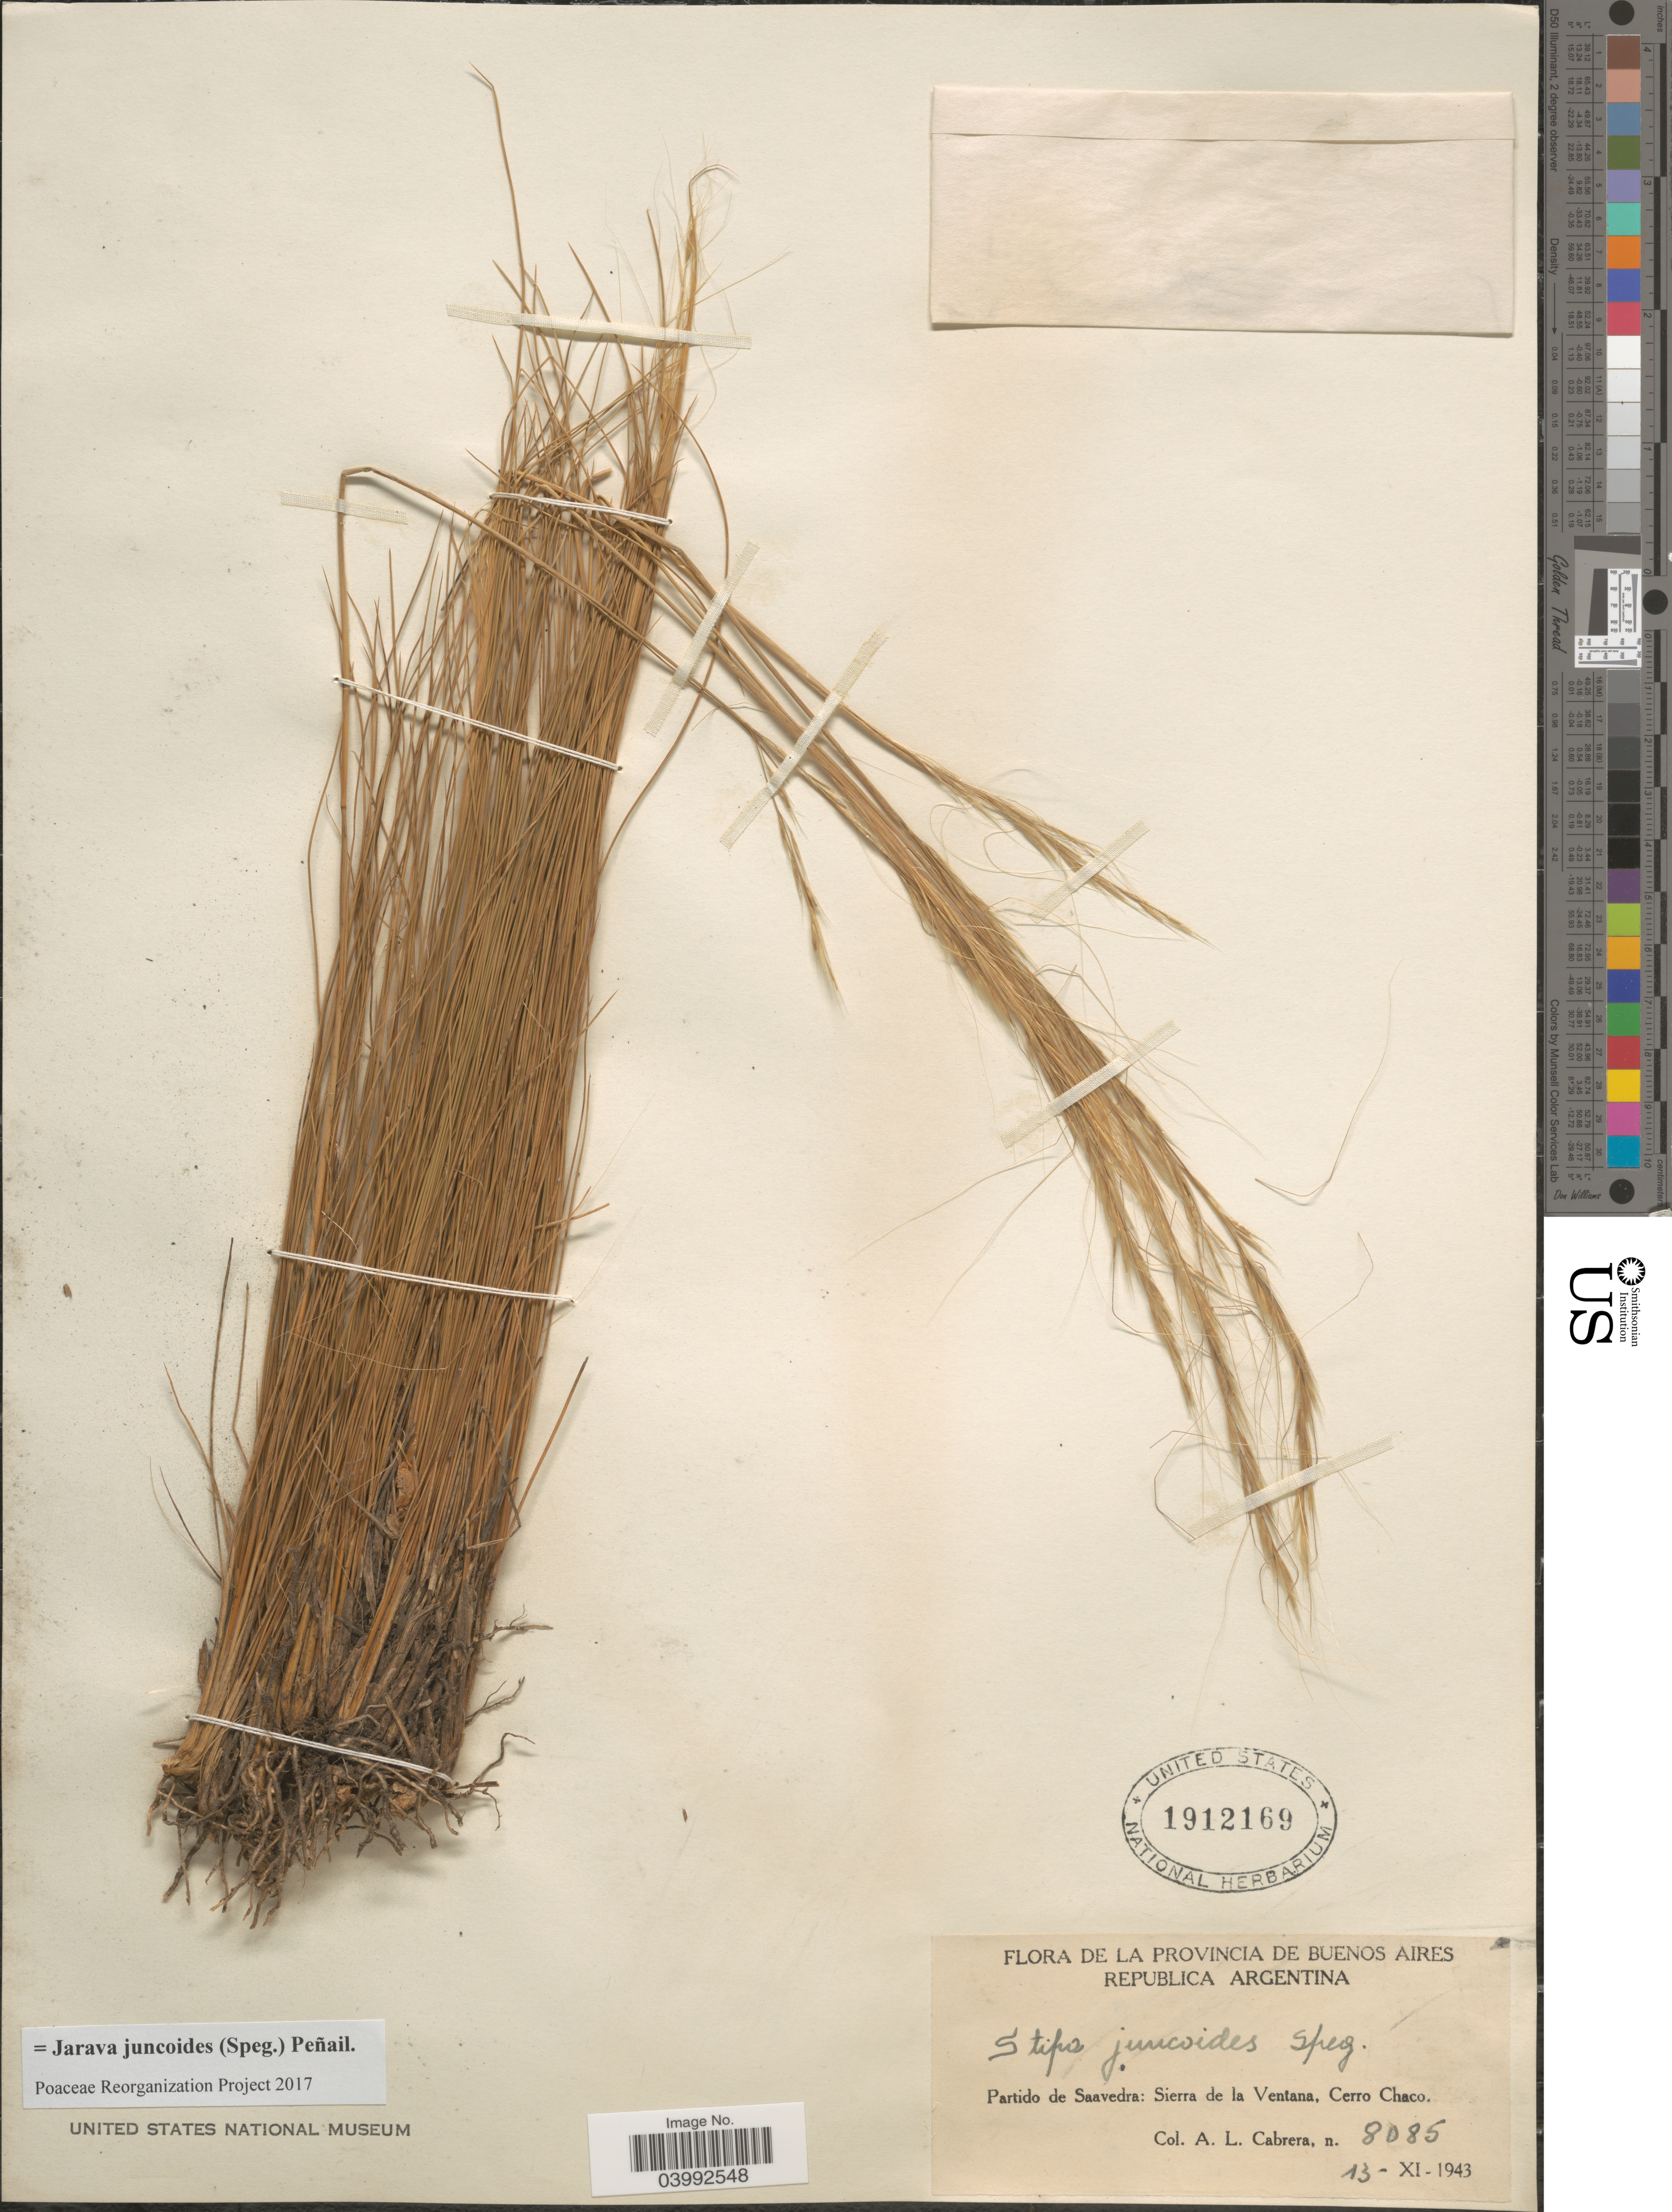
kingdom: Plantae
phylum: Tracheophyta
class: Liliopsida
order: Poales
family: Poaceae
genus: Jarava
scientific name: Jarava juncoides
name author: (Speg.) Peñail.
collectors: A. L. Cabrera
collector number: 8085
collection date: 1943-11-13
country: Argentina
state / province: Buenos Aires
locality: Republica Argentina. Partido de Saavedra: Sierra de la Ventana, Cerro Chaco.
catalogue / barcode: US 1912169